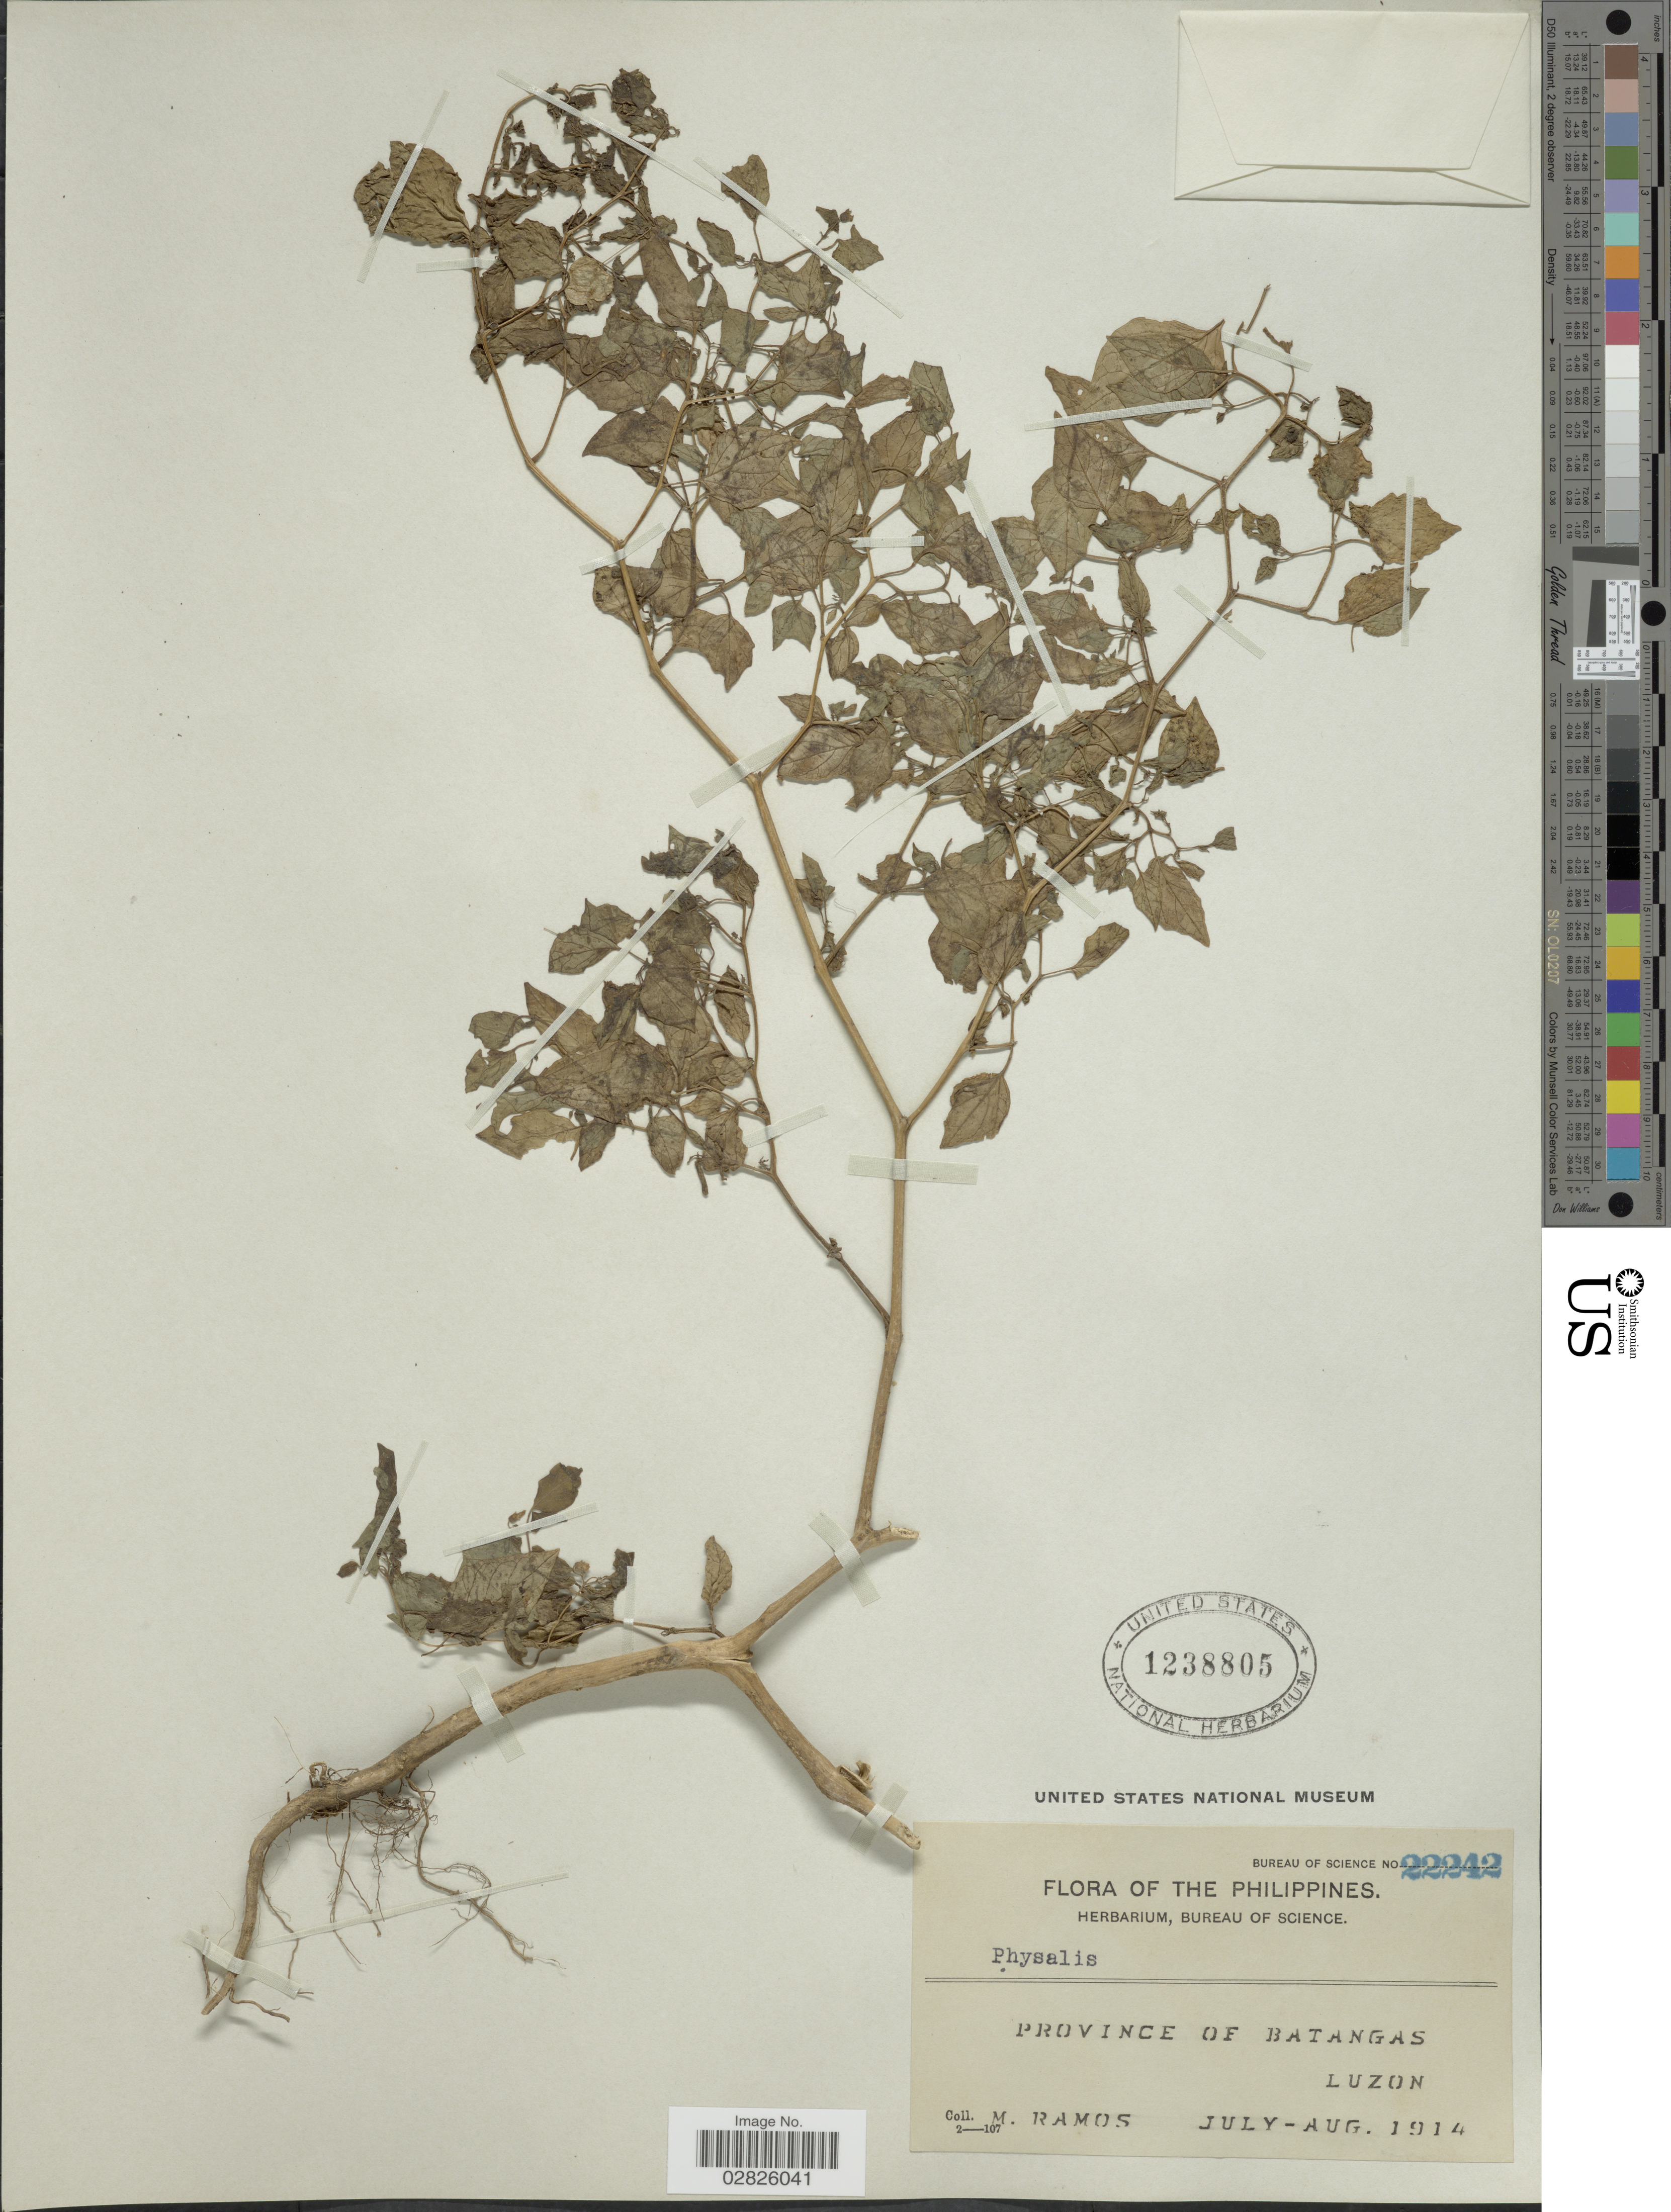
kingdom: Plantae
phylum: Tracheophyta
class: Magnoliopsida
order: Solanales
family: Solanaceae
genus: Physalis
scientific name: Physalis sp.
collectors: M. Ramos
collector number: Bureau of Science 22242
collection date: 1914-07/1914-08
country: Philippines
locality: Province of Batangas, Luzon.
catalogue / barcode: US 1238805